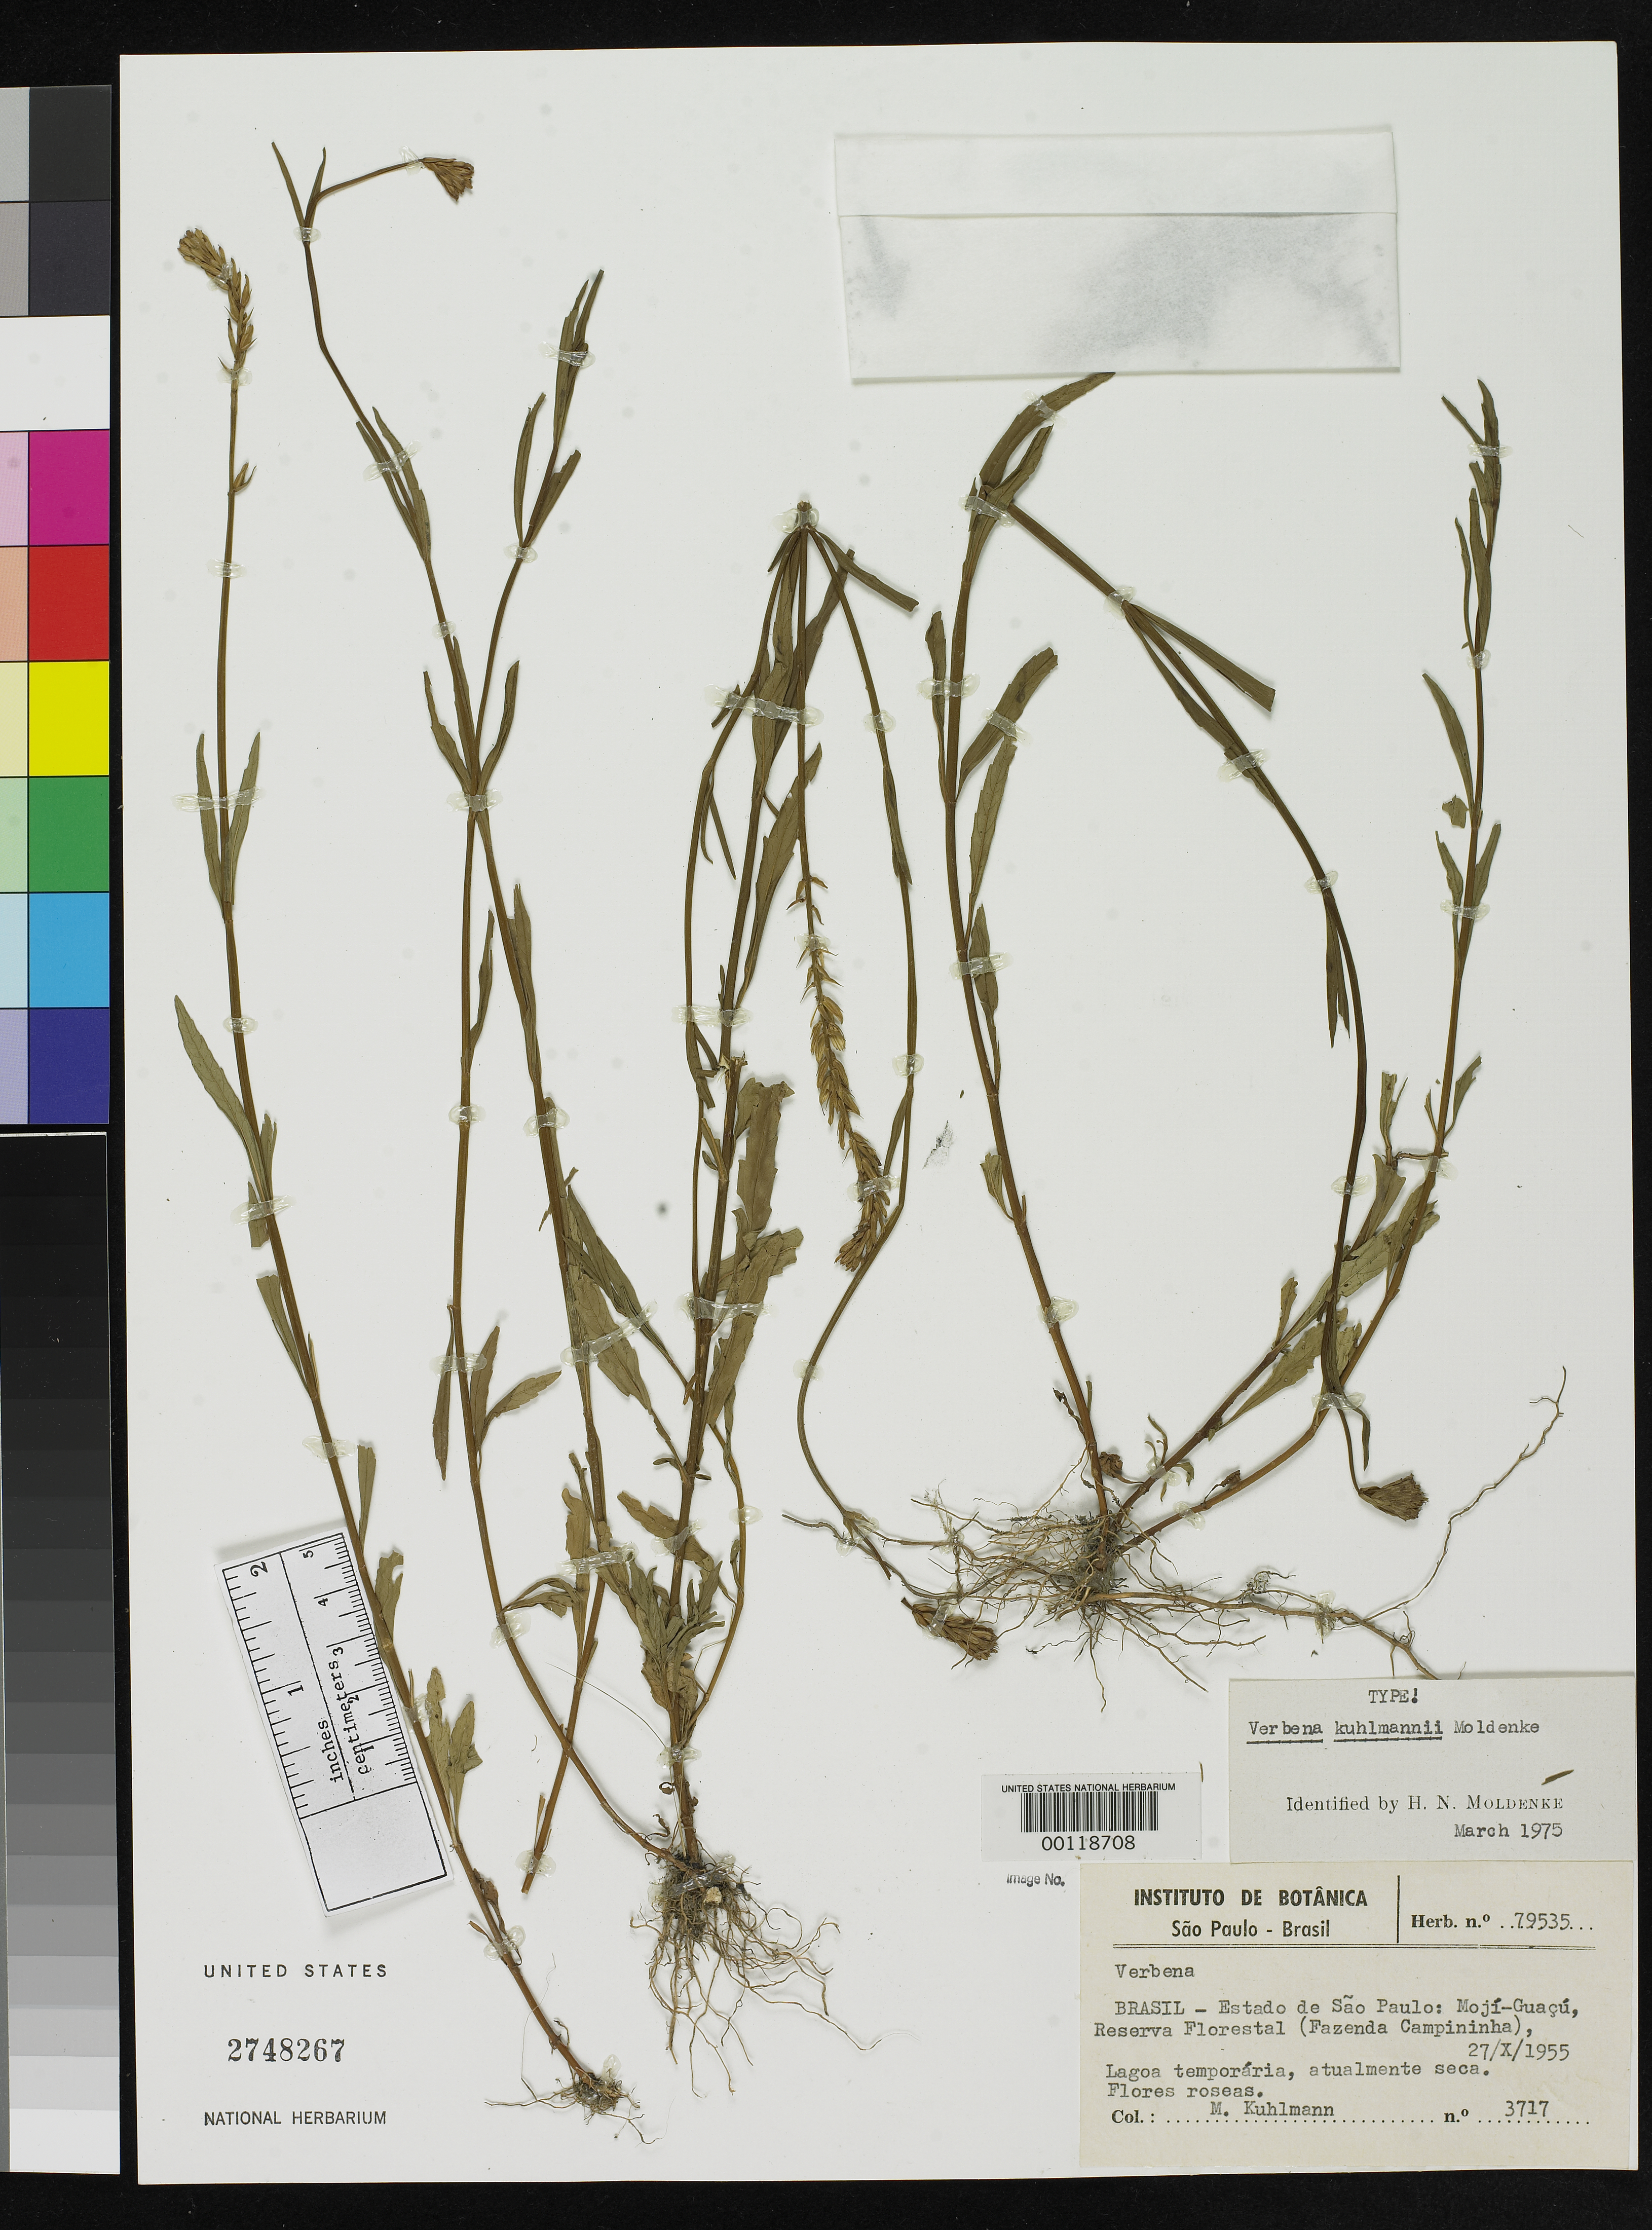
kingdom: Plantae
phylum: Tracheophyta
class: Magnoliopsida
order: Lamiales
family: Verbenaceae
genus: Verbena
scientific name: Verbena kuhlmannii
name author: Moldenke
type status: Holotype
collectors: M. Kuhlmann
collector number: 3717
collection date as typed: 27 Oct 1955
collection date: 1955-10-27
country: Brazil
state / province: São Paulo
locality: Moji-Guacu, Reserva Florestal.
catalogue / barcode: US 2748267